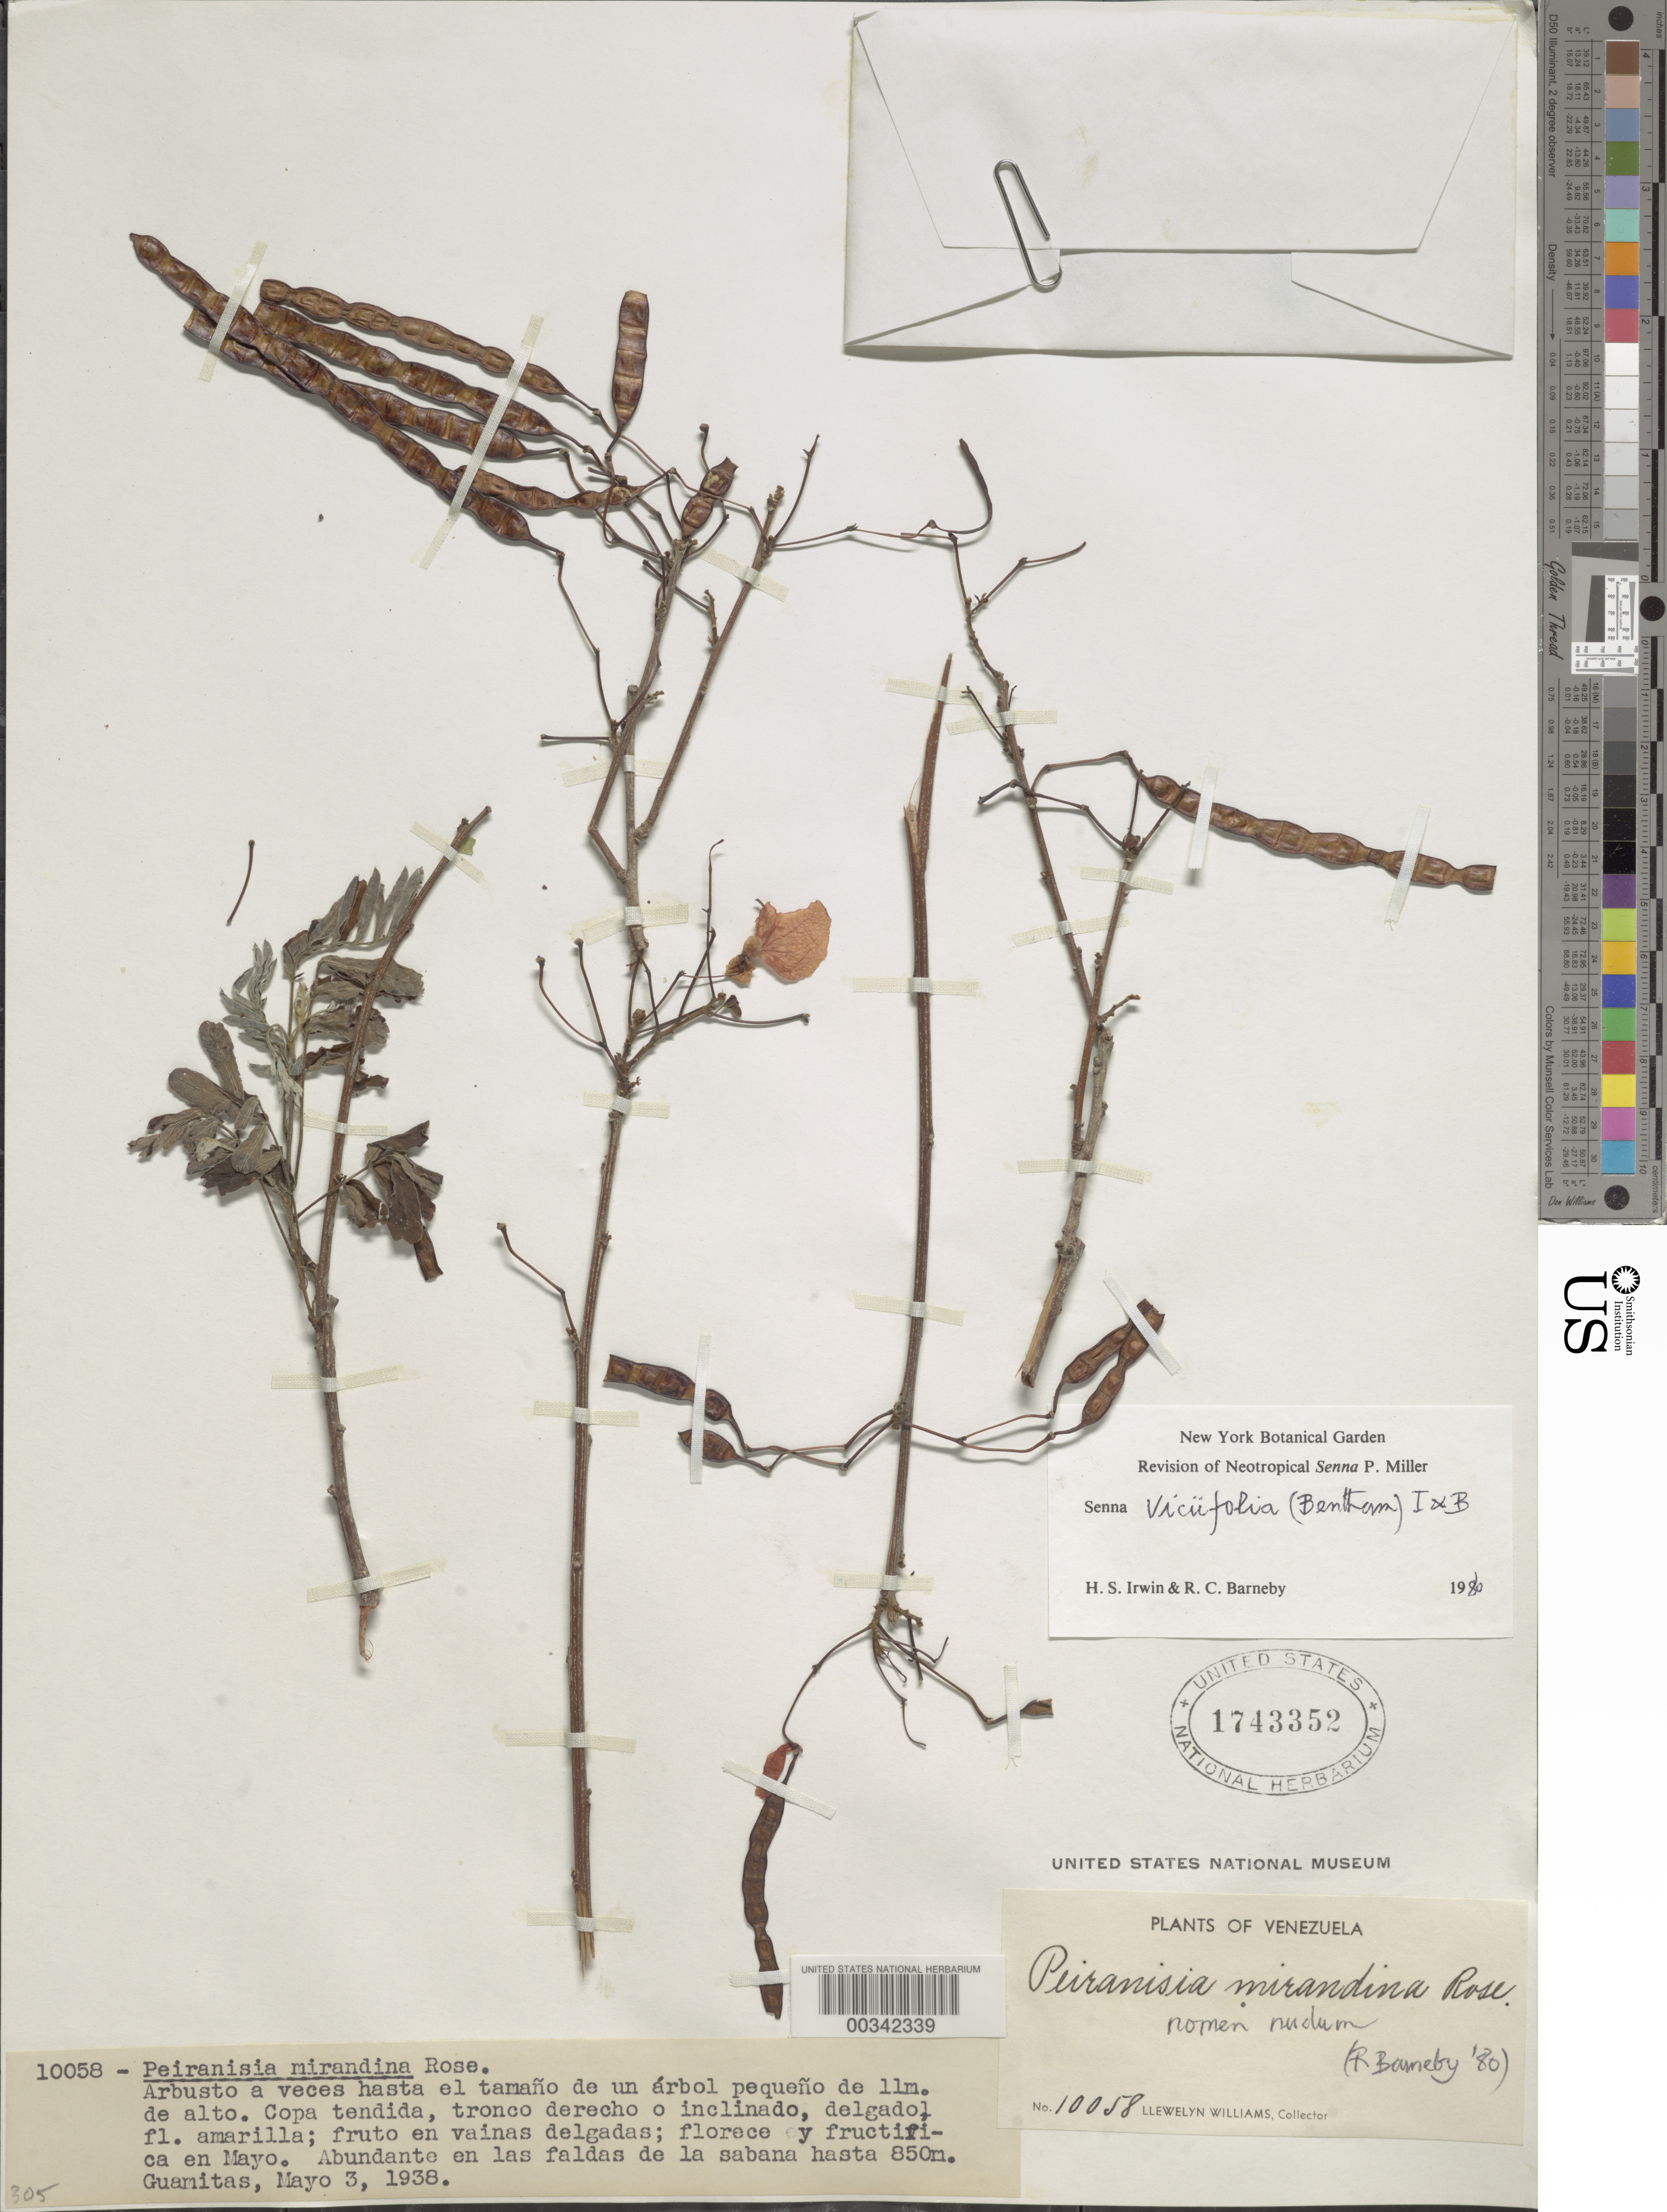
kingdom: Plantae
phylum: Tracheophyta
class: Magnoliopsida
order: Fabales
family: Fabaceae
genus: Senna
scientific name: Senna viciifolia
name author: (Benth.) H.S. Irwin & Barneby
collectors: Ll. Williams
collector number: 10058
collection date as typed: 03 May 1938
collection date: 1938-05-03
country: Venezuela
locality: Guamitas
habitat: Las faldas de la sabana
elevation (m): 850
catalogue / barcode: US 1743352